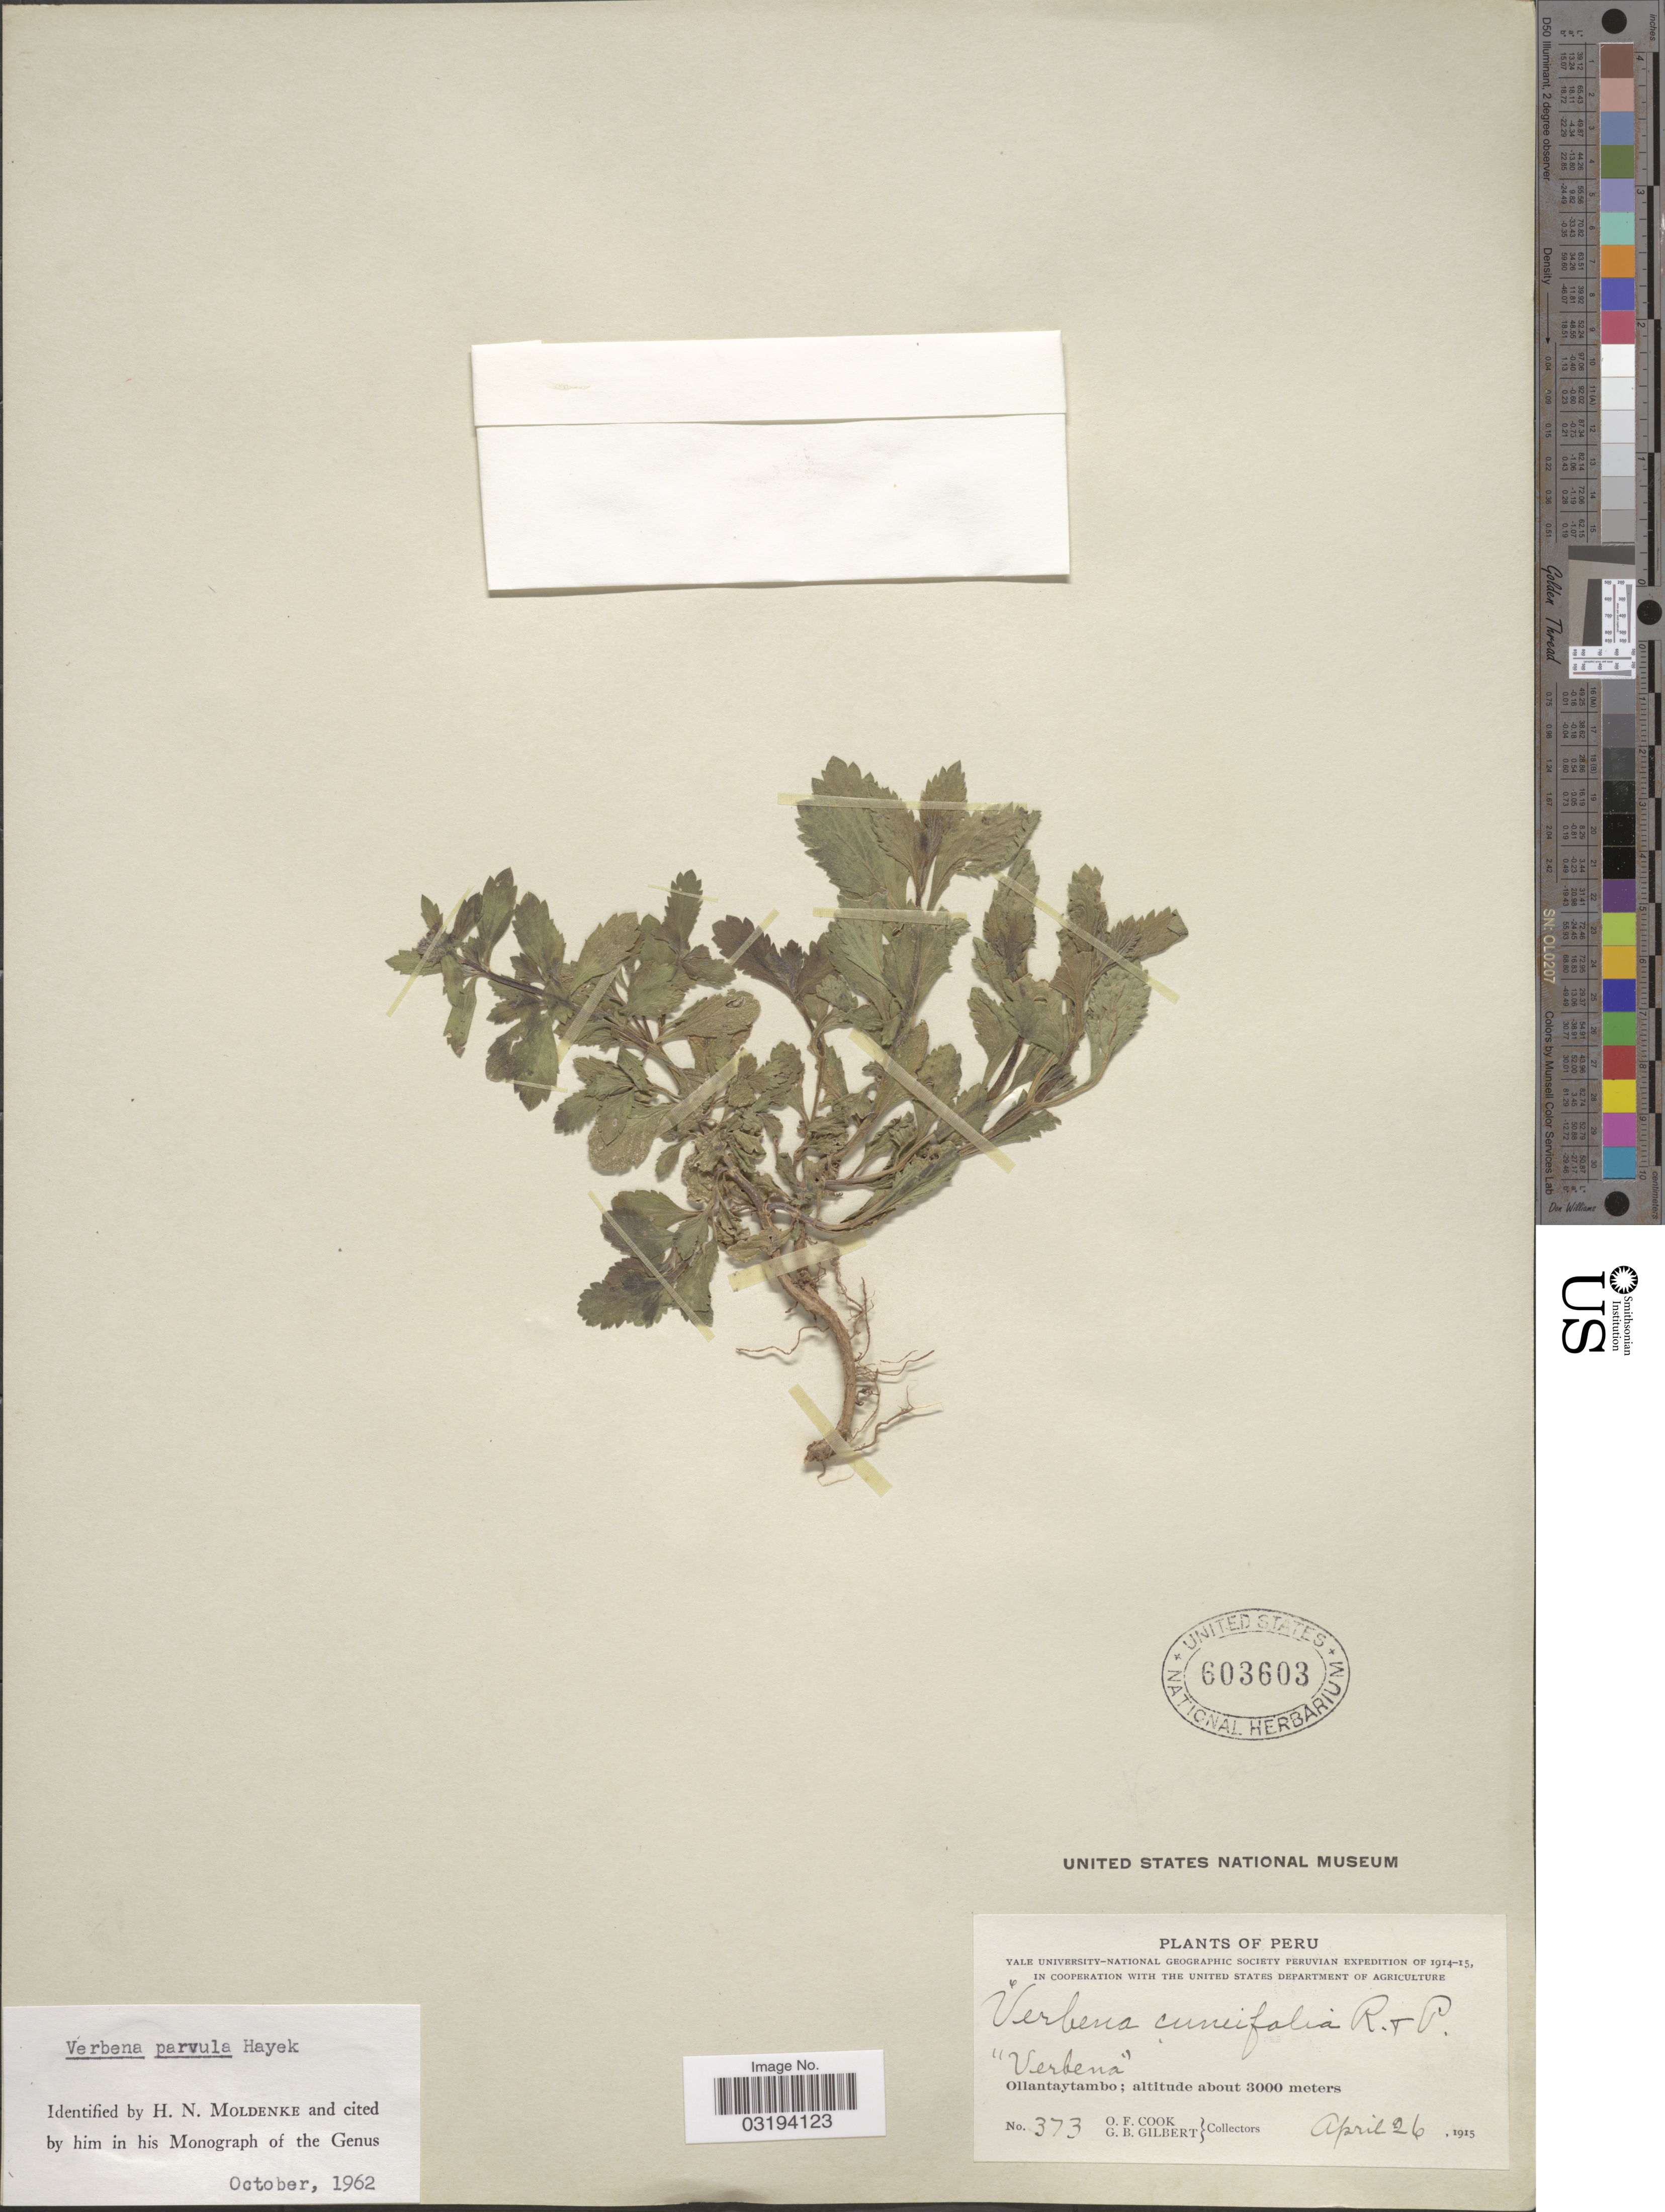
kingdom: Plantae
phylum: Tracheophyta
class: Magnoliopsida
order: Lamiales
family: Verbenaceae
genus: Verbena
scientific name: Verbena parvula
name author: Hayek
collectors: O. F. Cook & G. B. Gilbert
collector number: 373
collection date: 1915-04-26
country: Peru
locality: Ollantaytambo.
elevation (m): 3000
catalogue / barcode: US 603603